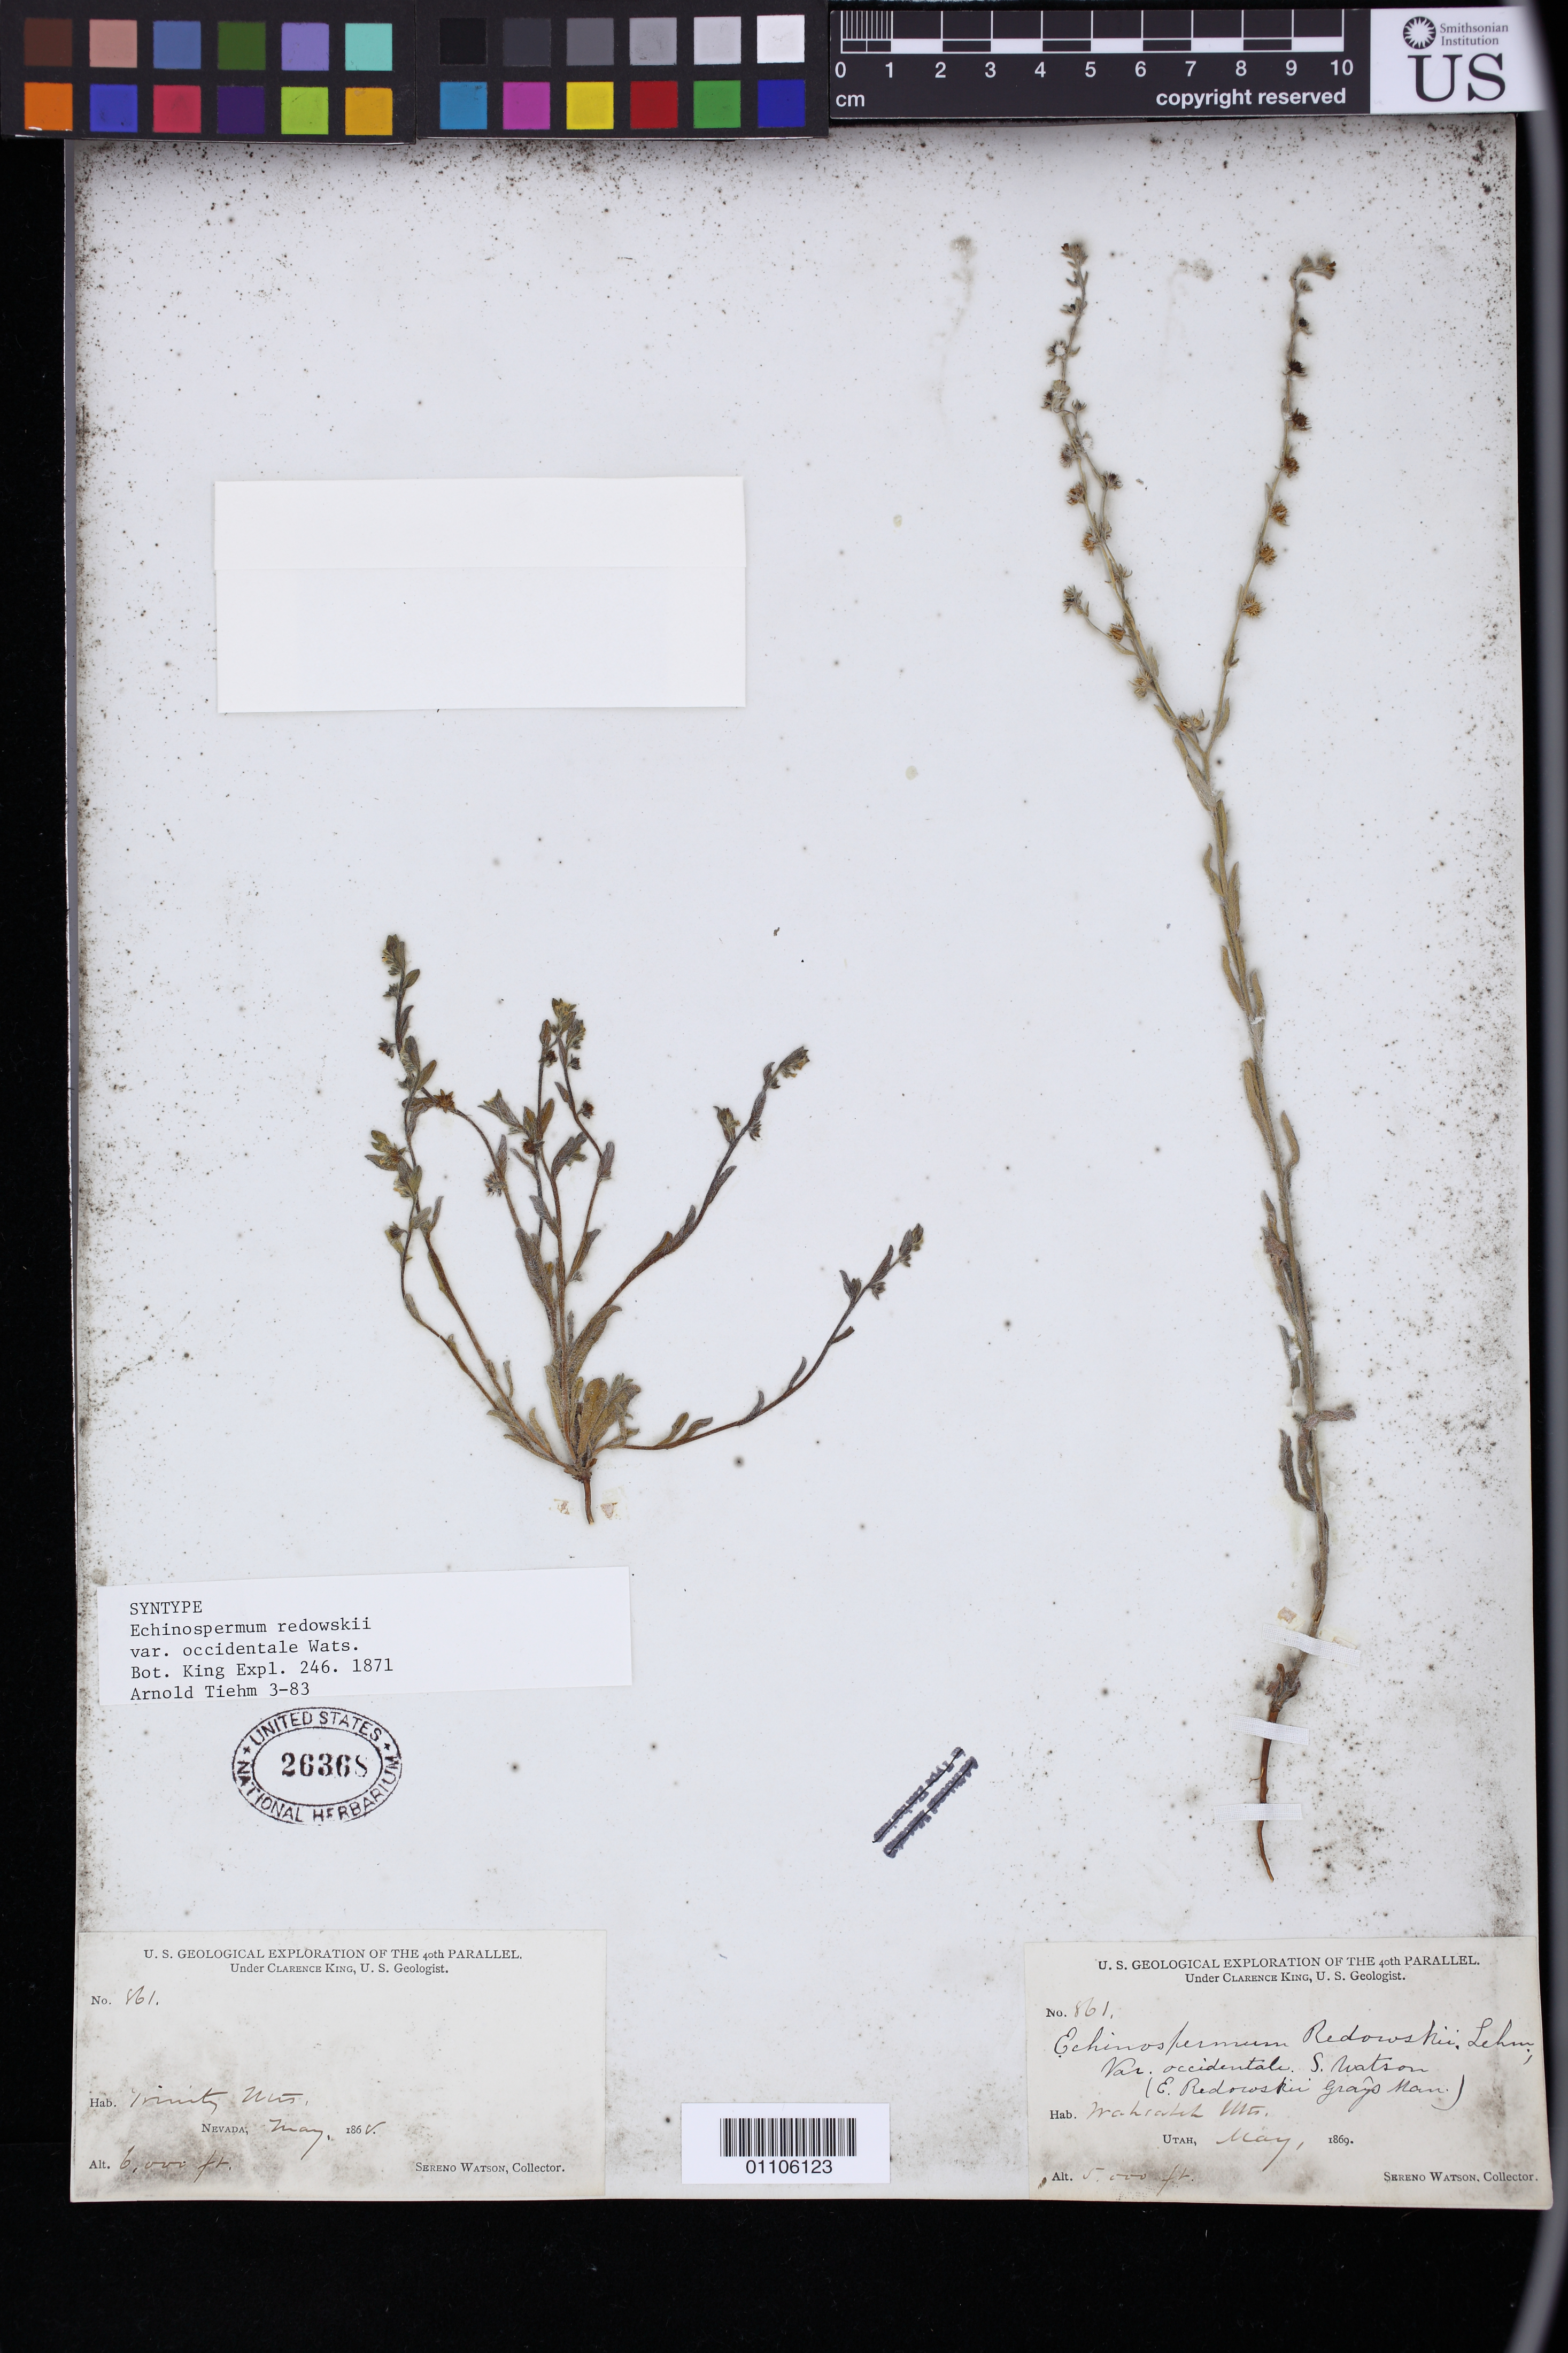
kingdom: Plantae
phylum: Tracheophyta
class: Magnoliopsida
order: Boraginales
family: Boraginaceae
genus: Echinospermum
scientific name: Echinospermum redowskii var. occidentale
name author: S. Watson in C. King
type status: Syntype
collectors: S. Watson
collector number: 861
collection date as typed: May 1869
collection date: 1869-05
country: United States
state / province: Utah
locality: Wasatch Mts.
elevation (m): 1524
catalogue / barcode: US 26368